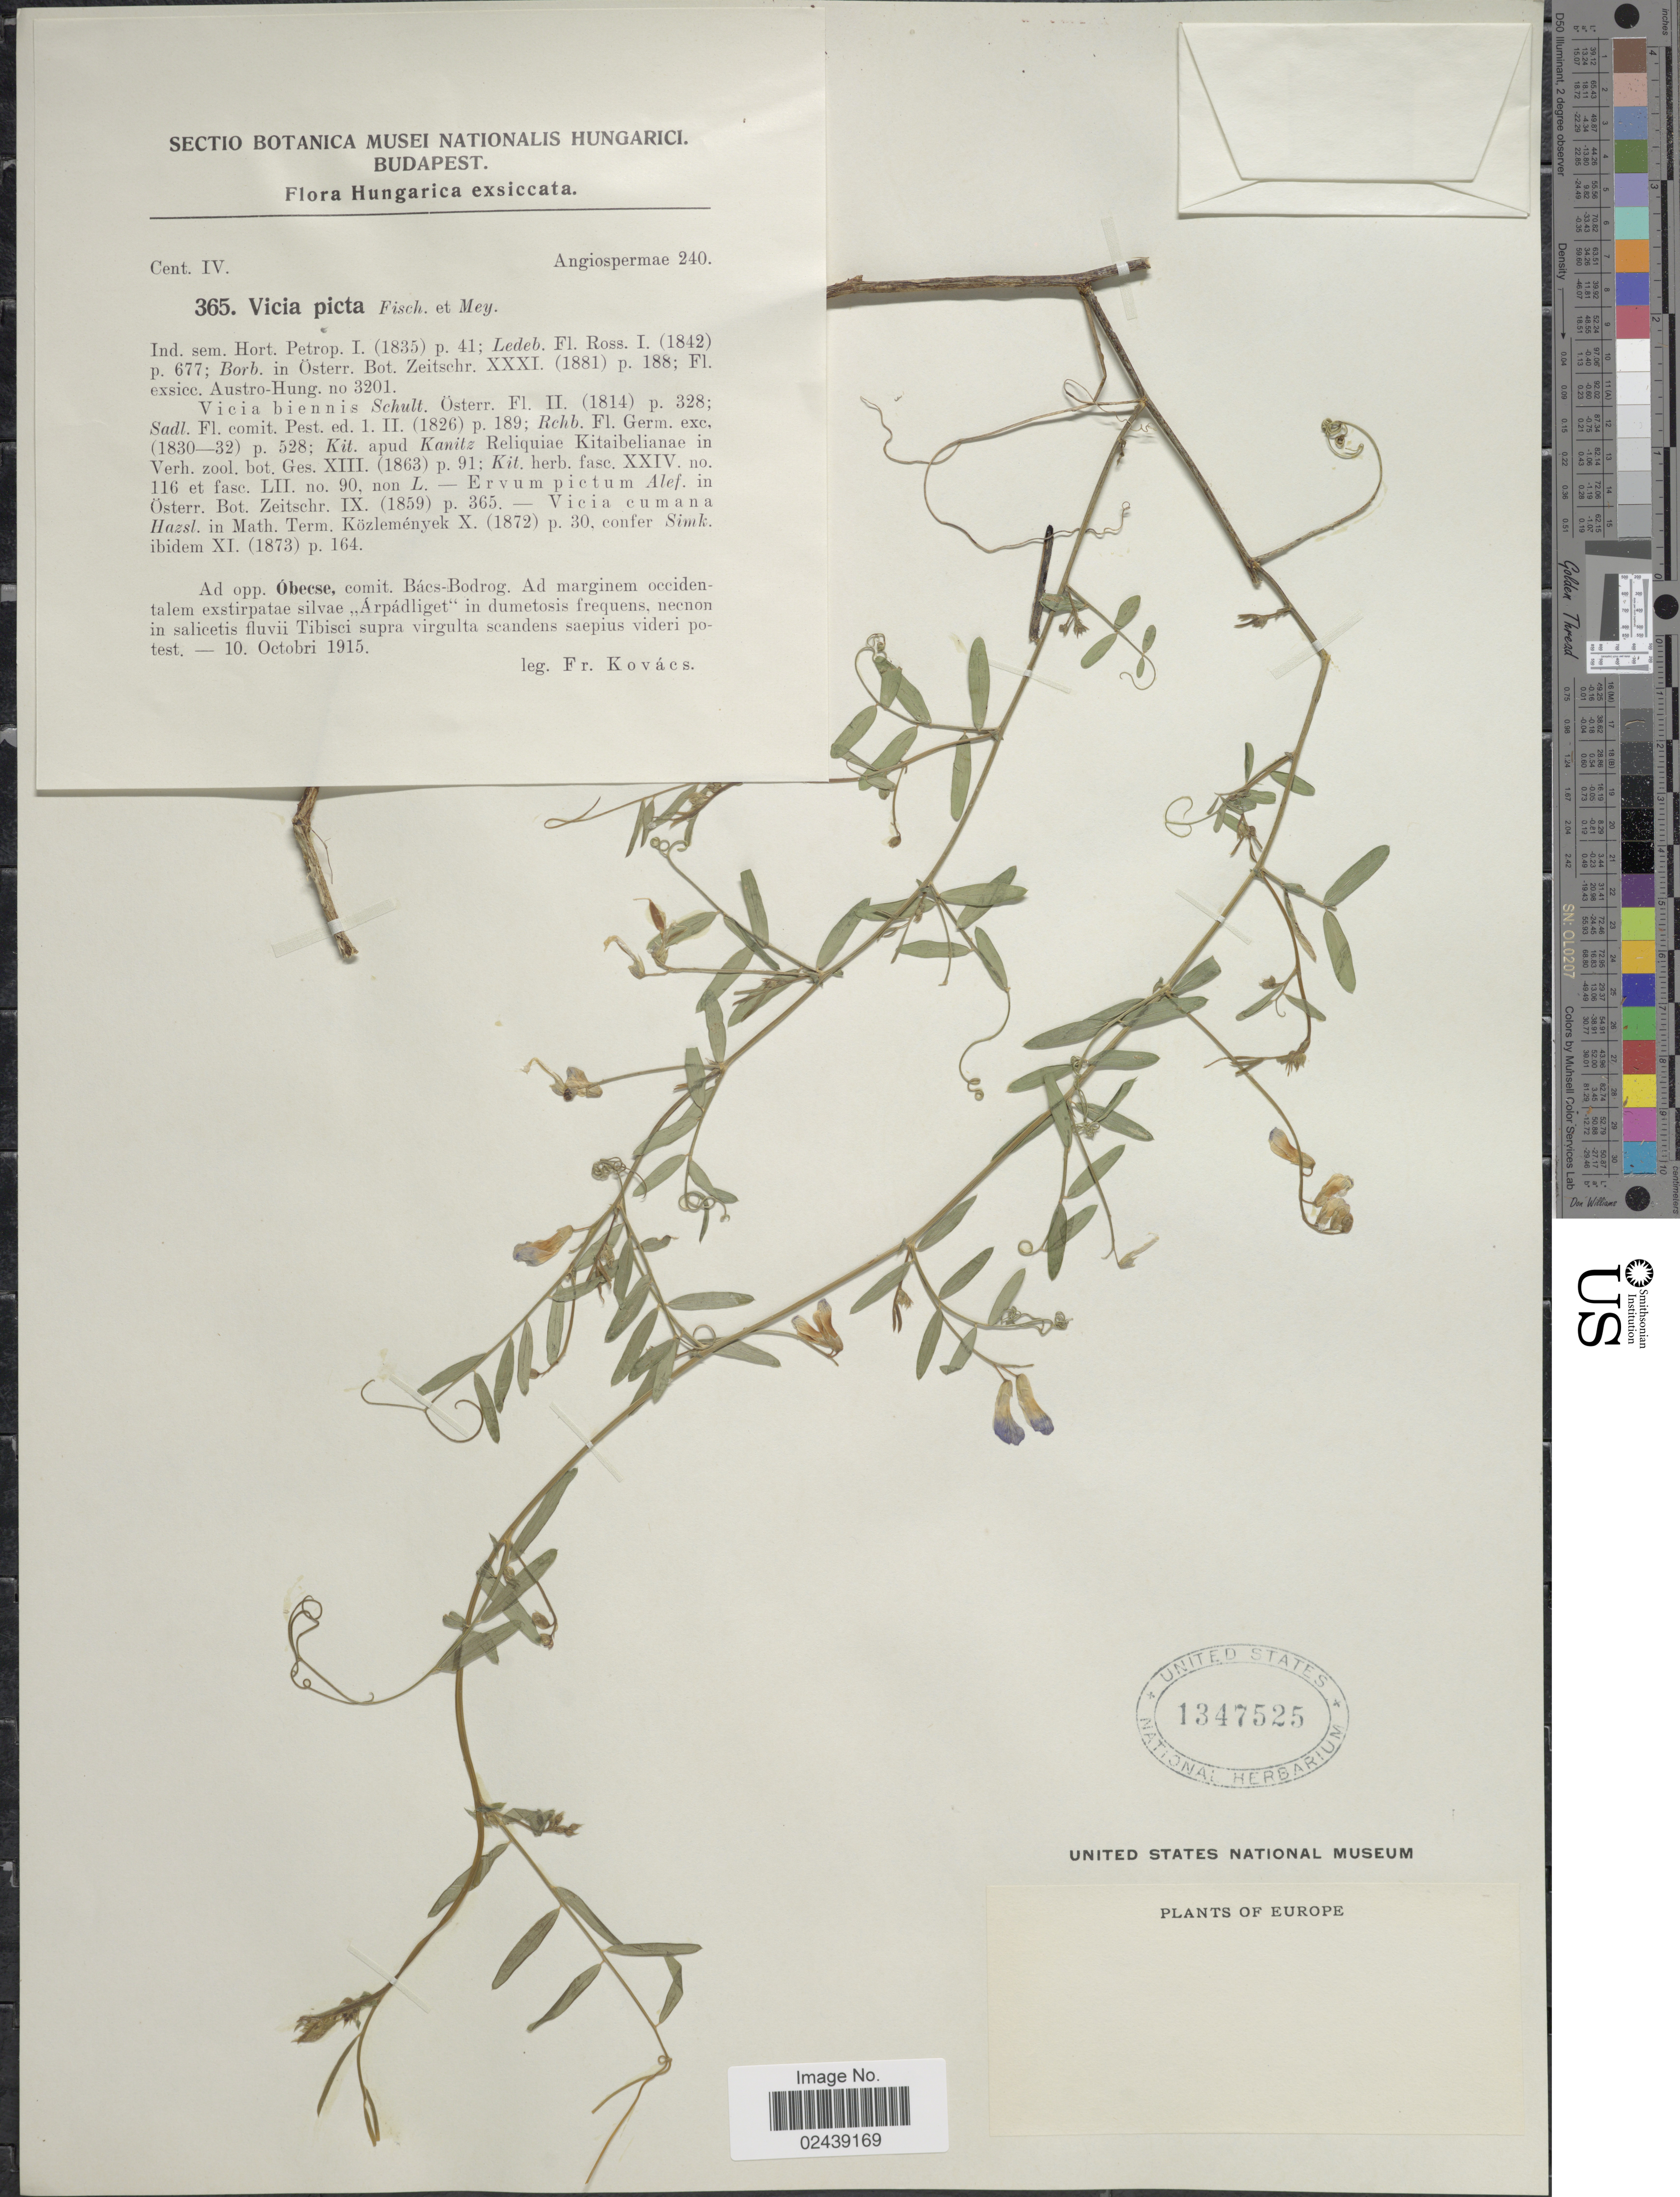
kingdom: Plantae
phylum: Tracheophyta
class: Magnoliopsida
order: Fabales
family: Fabaceae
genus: Vicia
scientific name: Vicia picta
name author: Fisch. & C.A. Mey.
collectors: F. Kovacs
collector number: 365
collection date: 1915-10-10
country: Hungary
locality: Hungarica. Ad opp. Obecse, comit. Bacs-Bodrog. Ad marginem occidentalem exstirpatae silvae Arpadliget in dumetosis frequens, necnon in salicetis fluvii Tibisci supra virgulta scandens saepius videri potest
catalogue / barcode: US 1347525